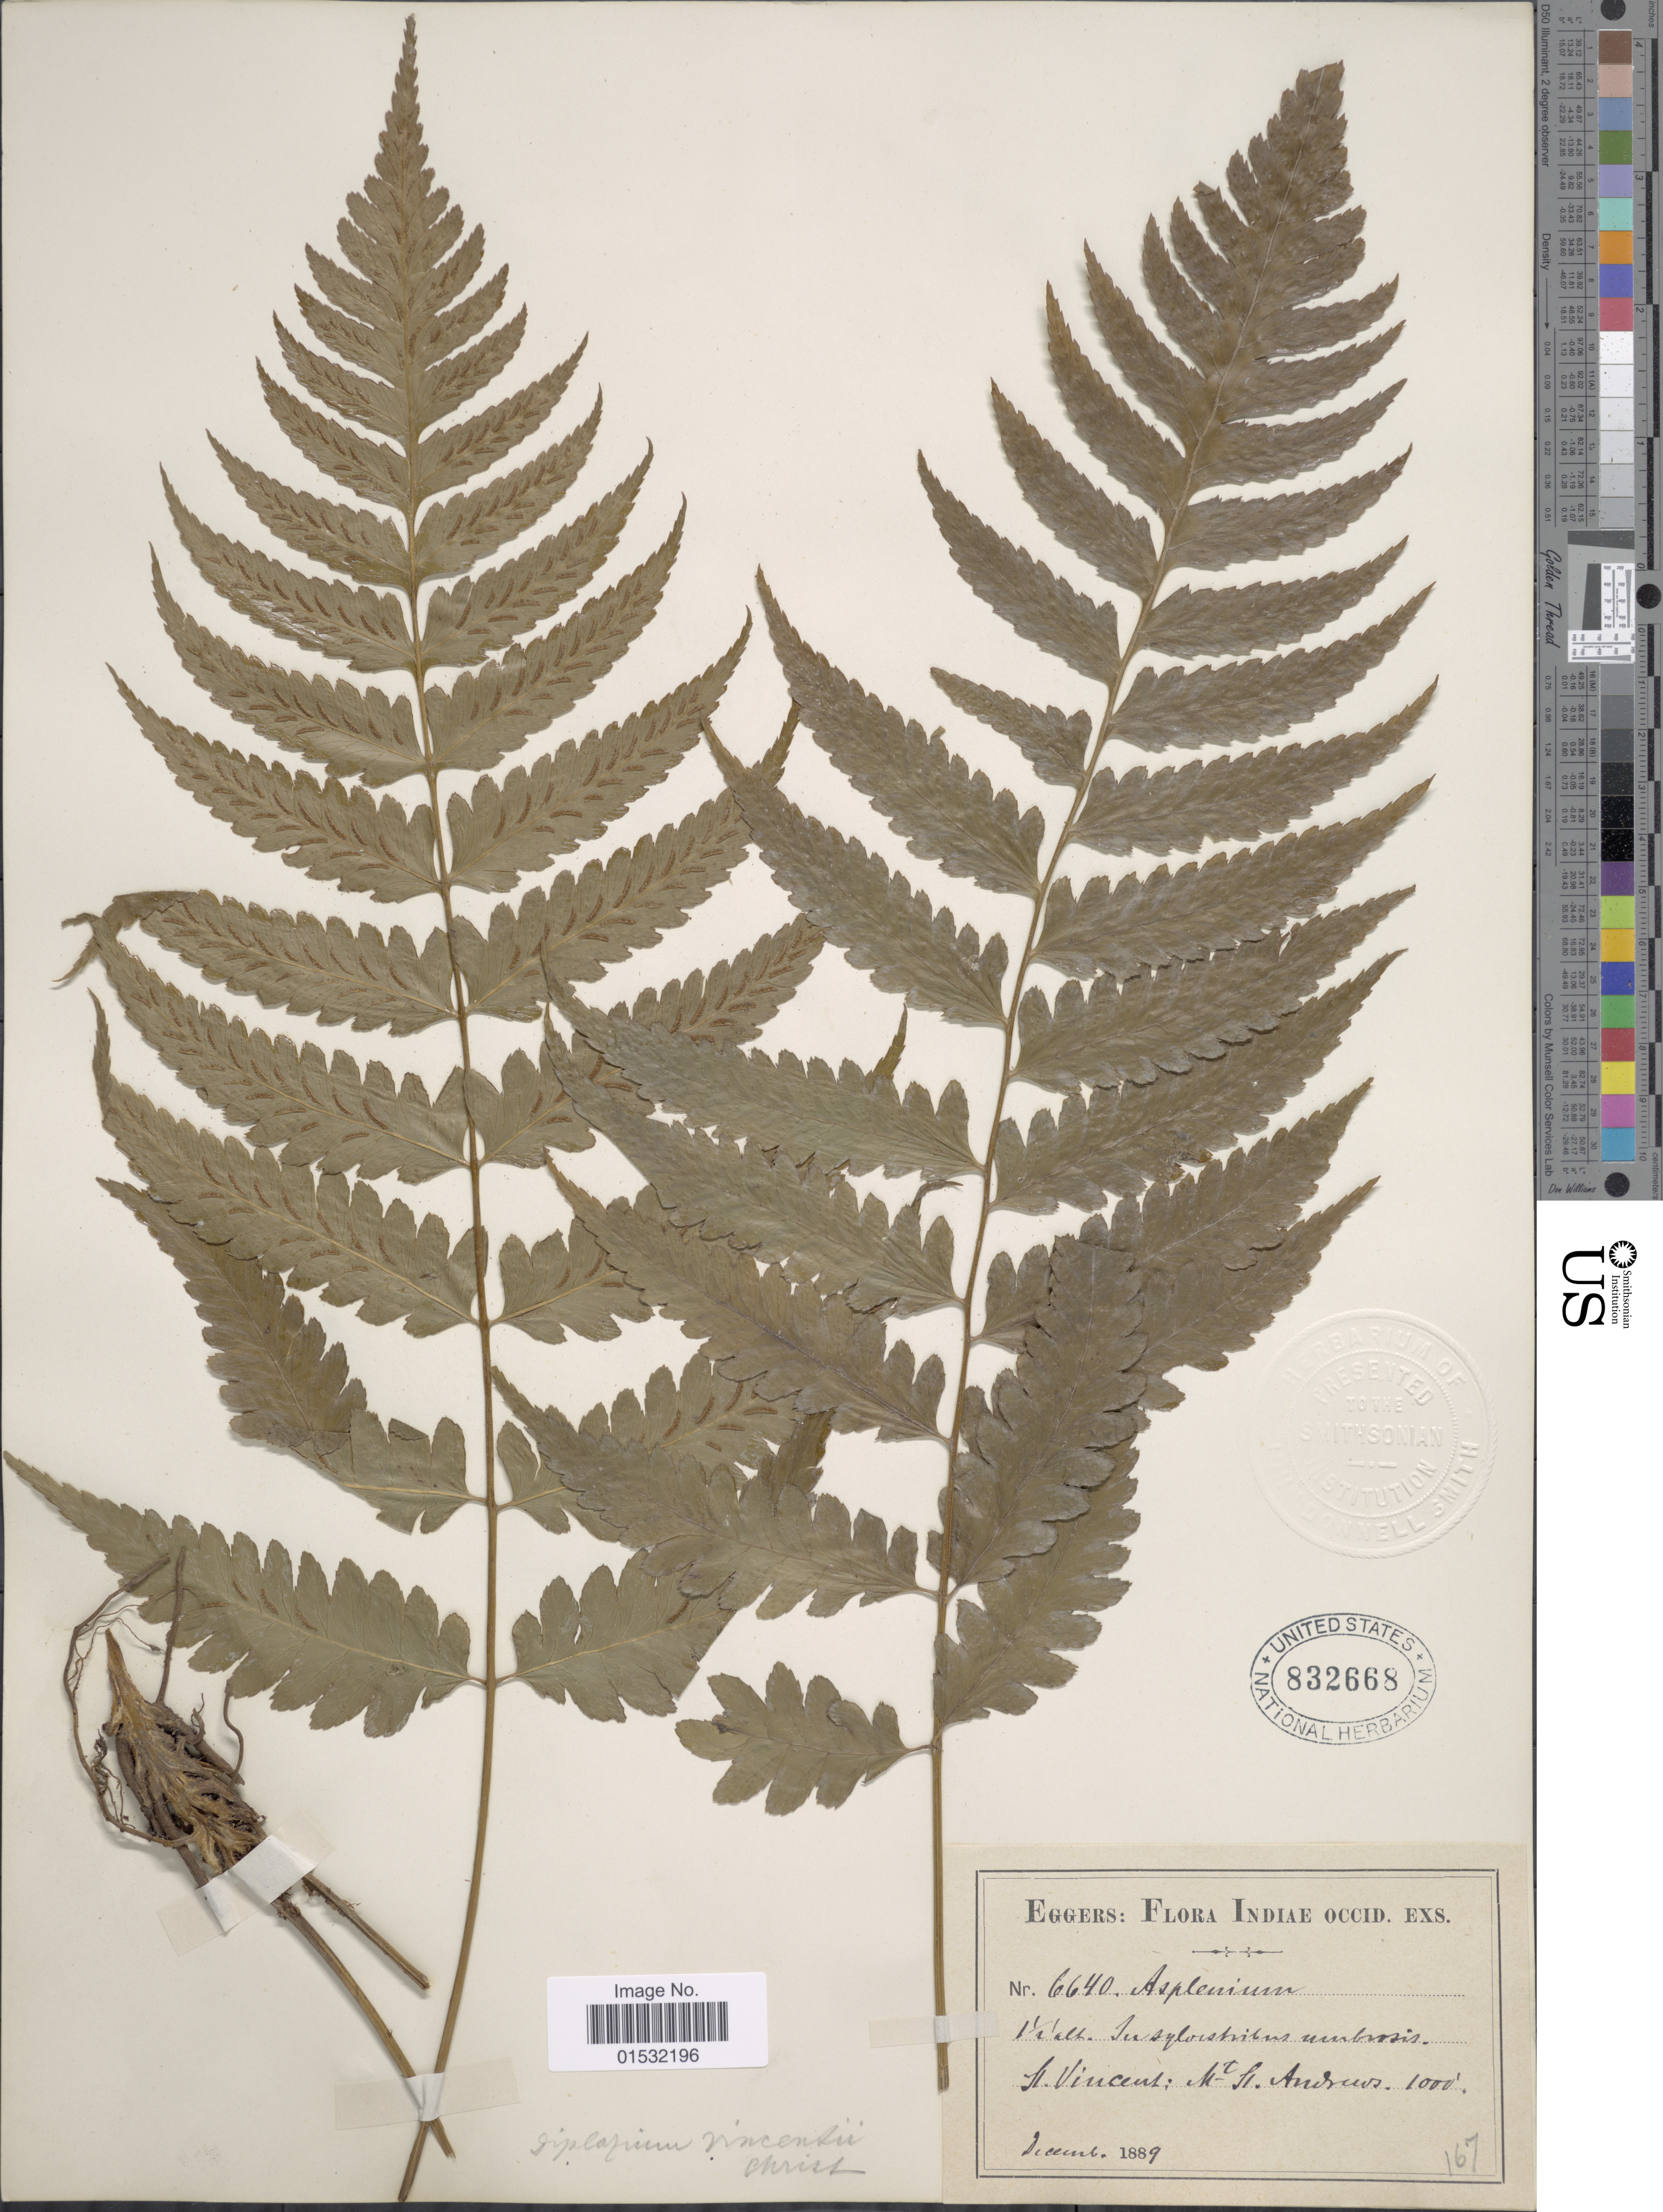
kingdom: Plantae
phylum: Tracheophyta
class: Polypodiopsida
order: Polypodiales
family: Athyriaceae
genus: Diplazium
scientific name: Diplazium cristatum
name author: (Desr.) Alston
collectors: -. Eggers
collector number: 6640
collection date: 1889-12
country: St. Vincent - Grenadines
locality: Indiae Occid. Exs. Mt St. Andrews.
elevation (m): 305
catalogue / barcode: US 832668